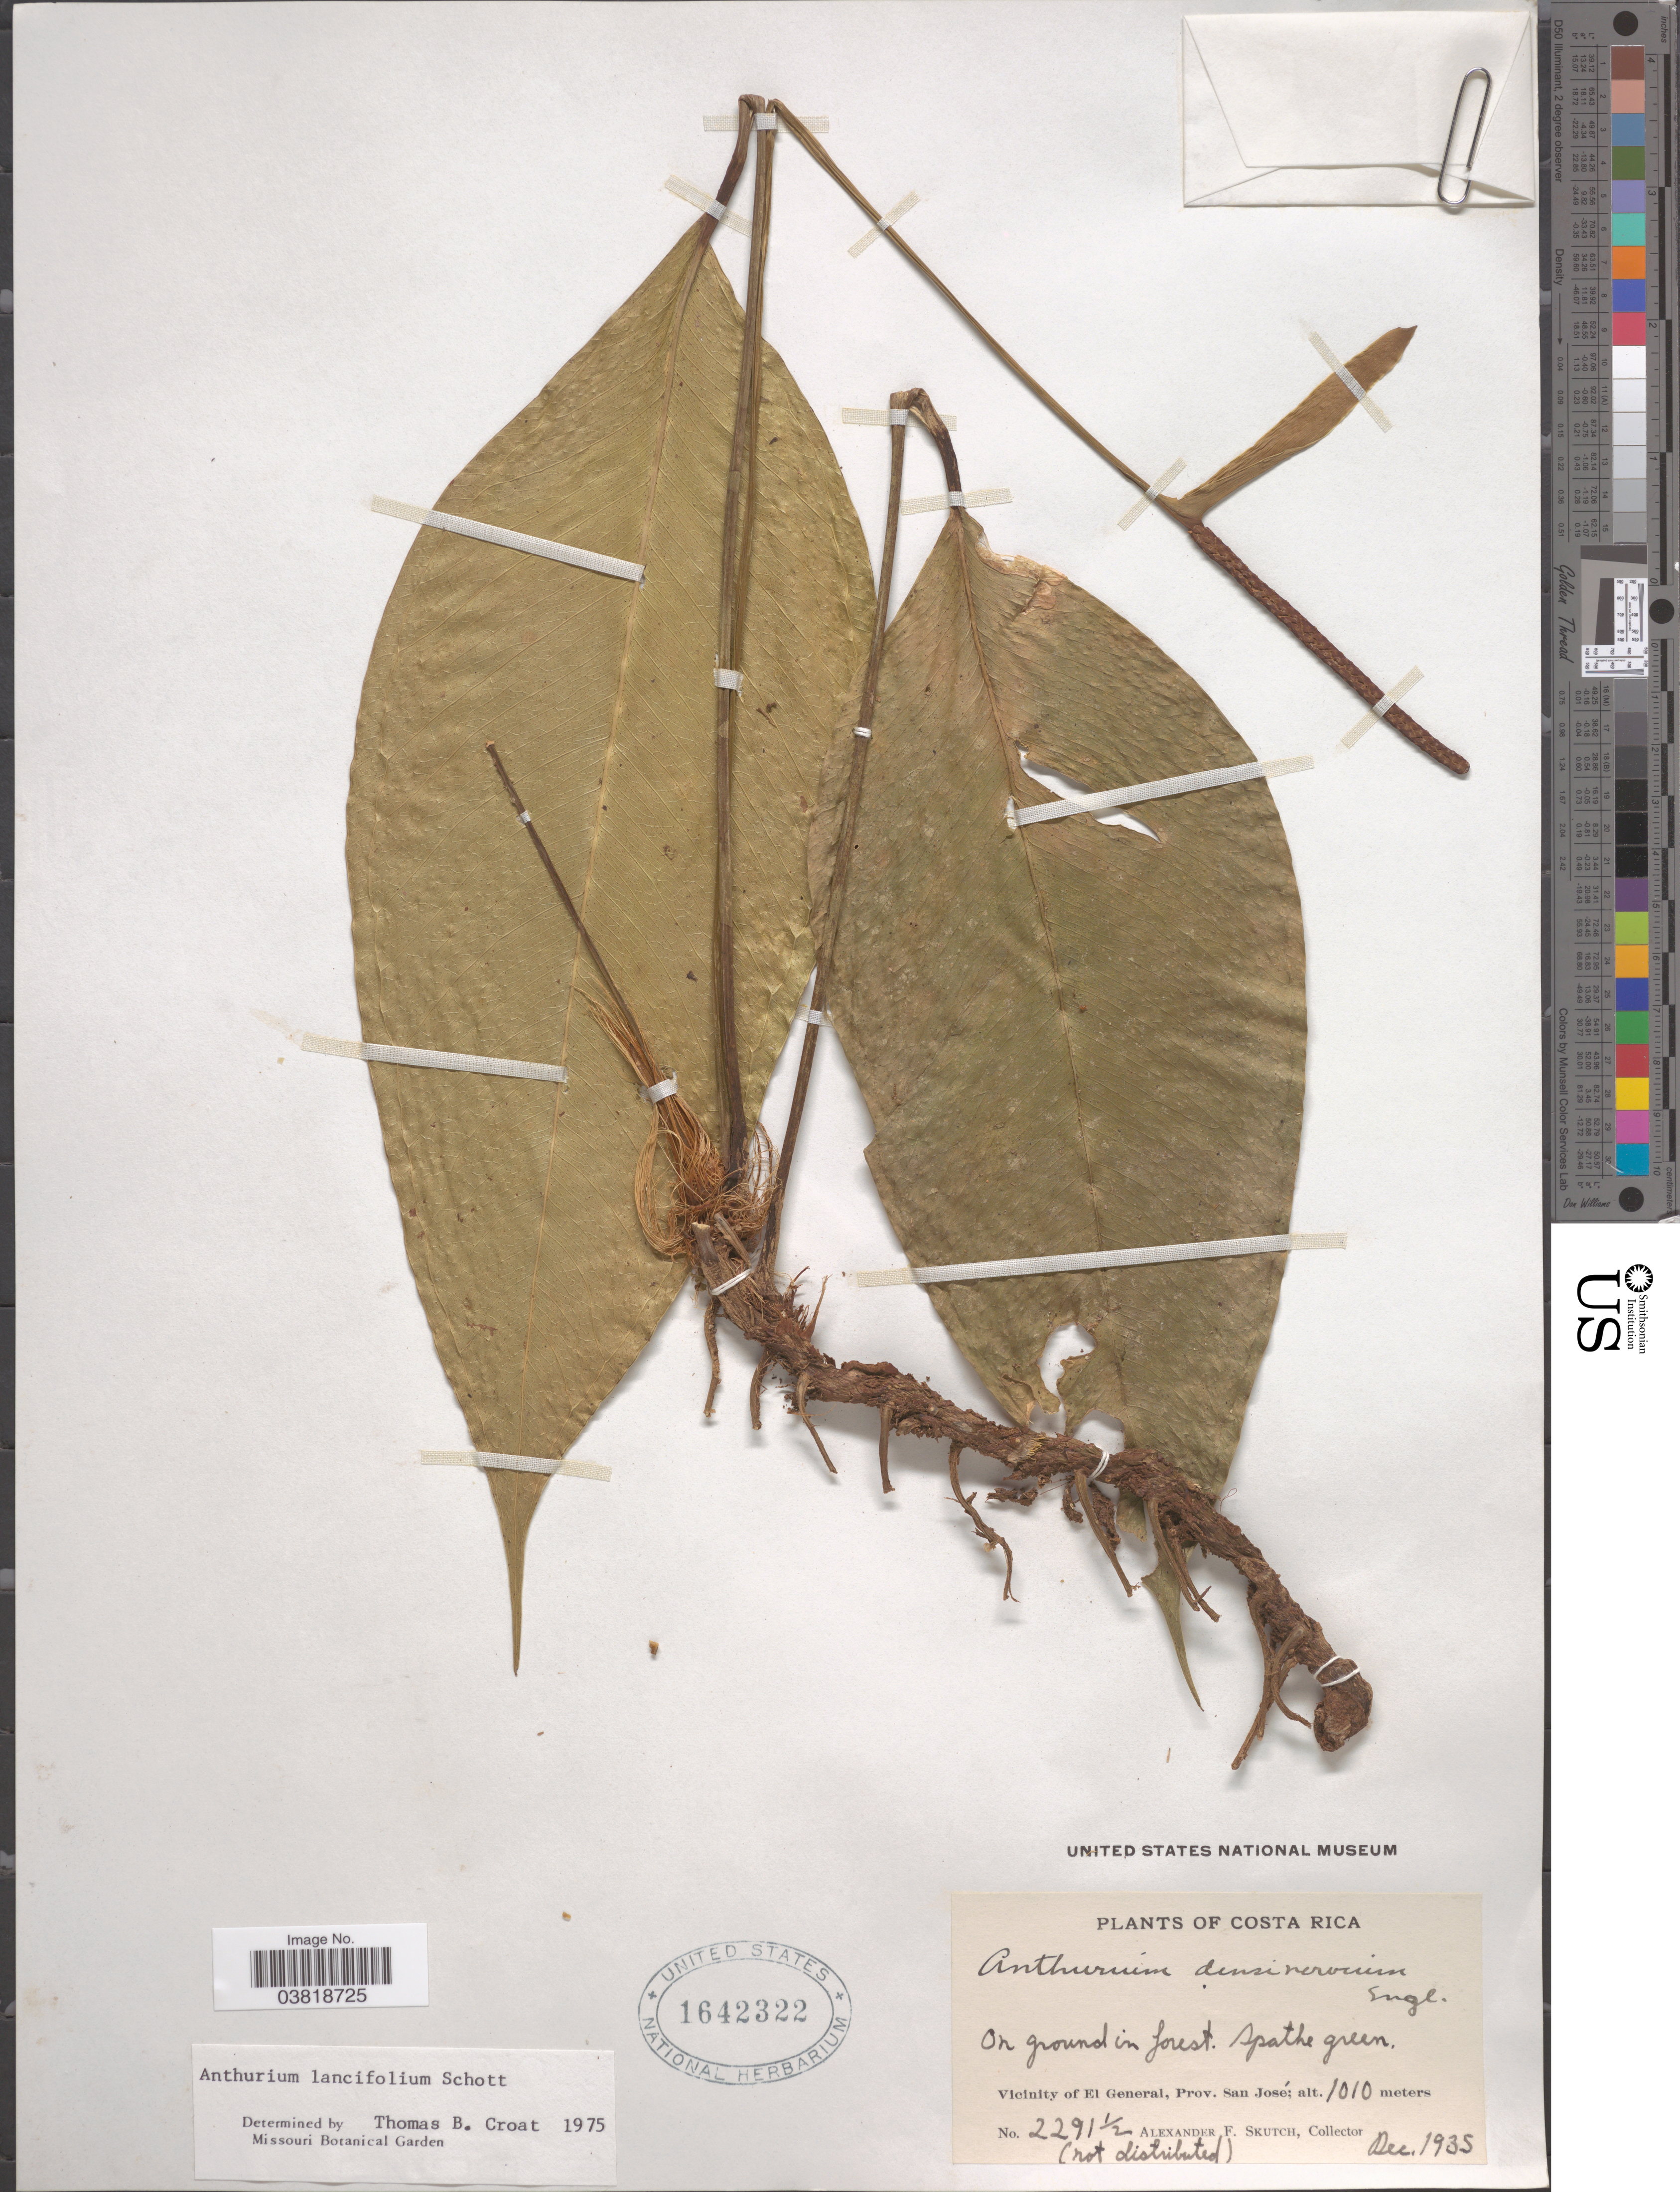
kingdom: Plantae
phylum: Tracheophyta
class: Liliopsida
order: Alismatales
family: Araceae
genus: Anthurium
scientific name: Anthurium lancifolium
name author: Schott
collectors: A. F. Skutch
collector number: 2291½?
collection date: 1935-12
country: Costa Rica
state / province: San José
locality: Vicinity of El General.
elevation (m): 1010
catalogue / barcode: US 1642322